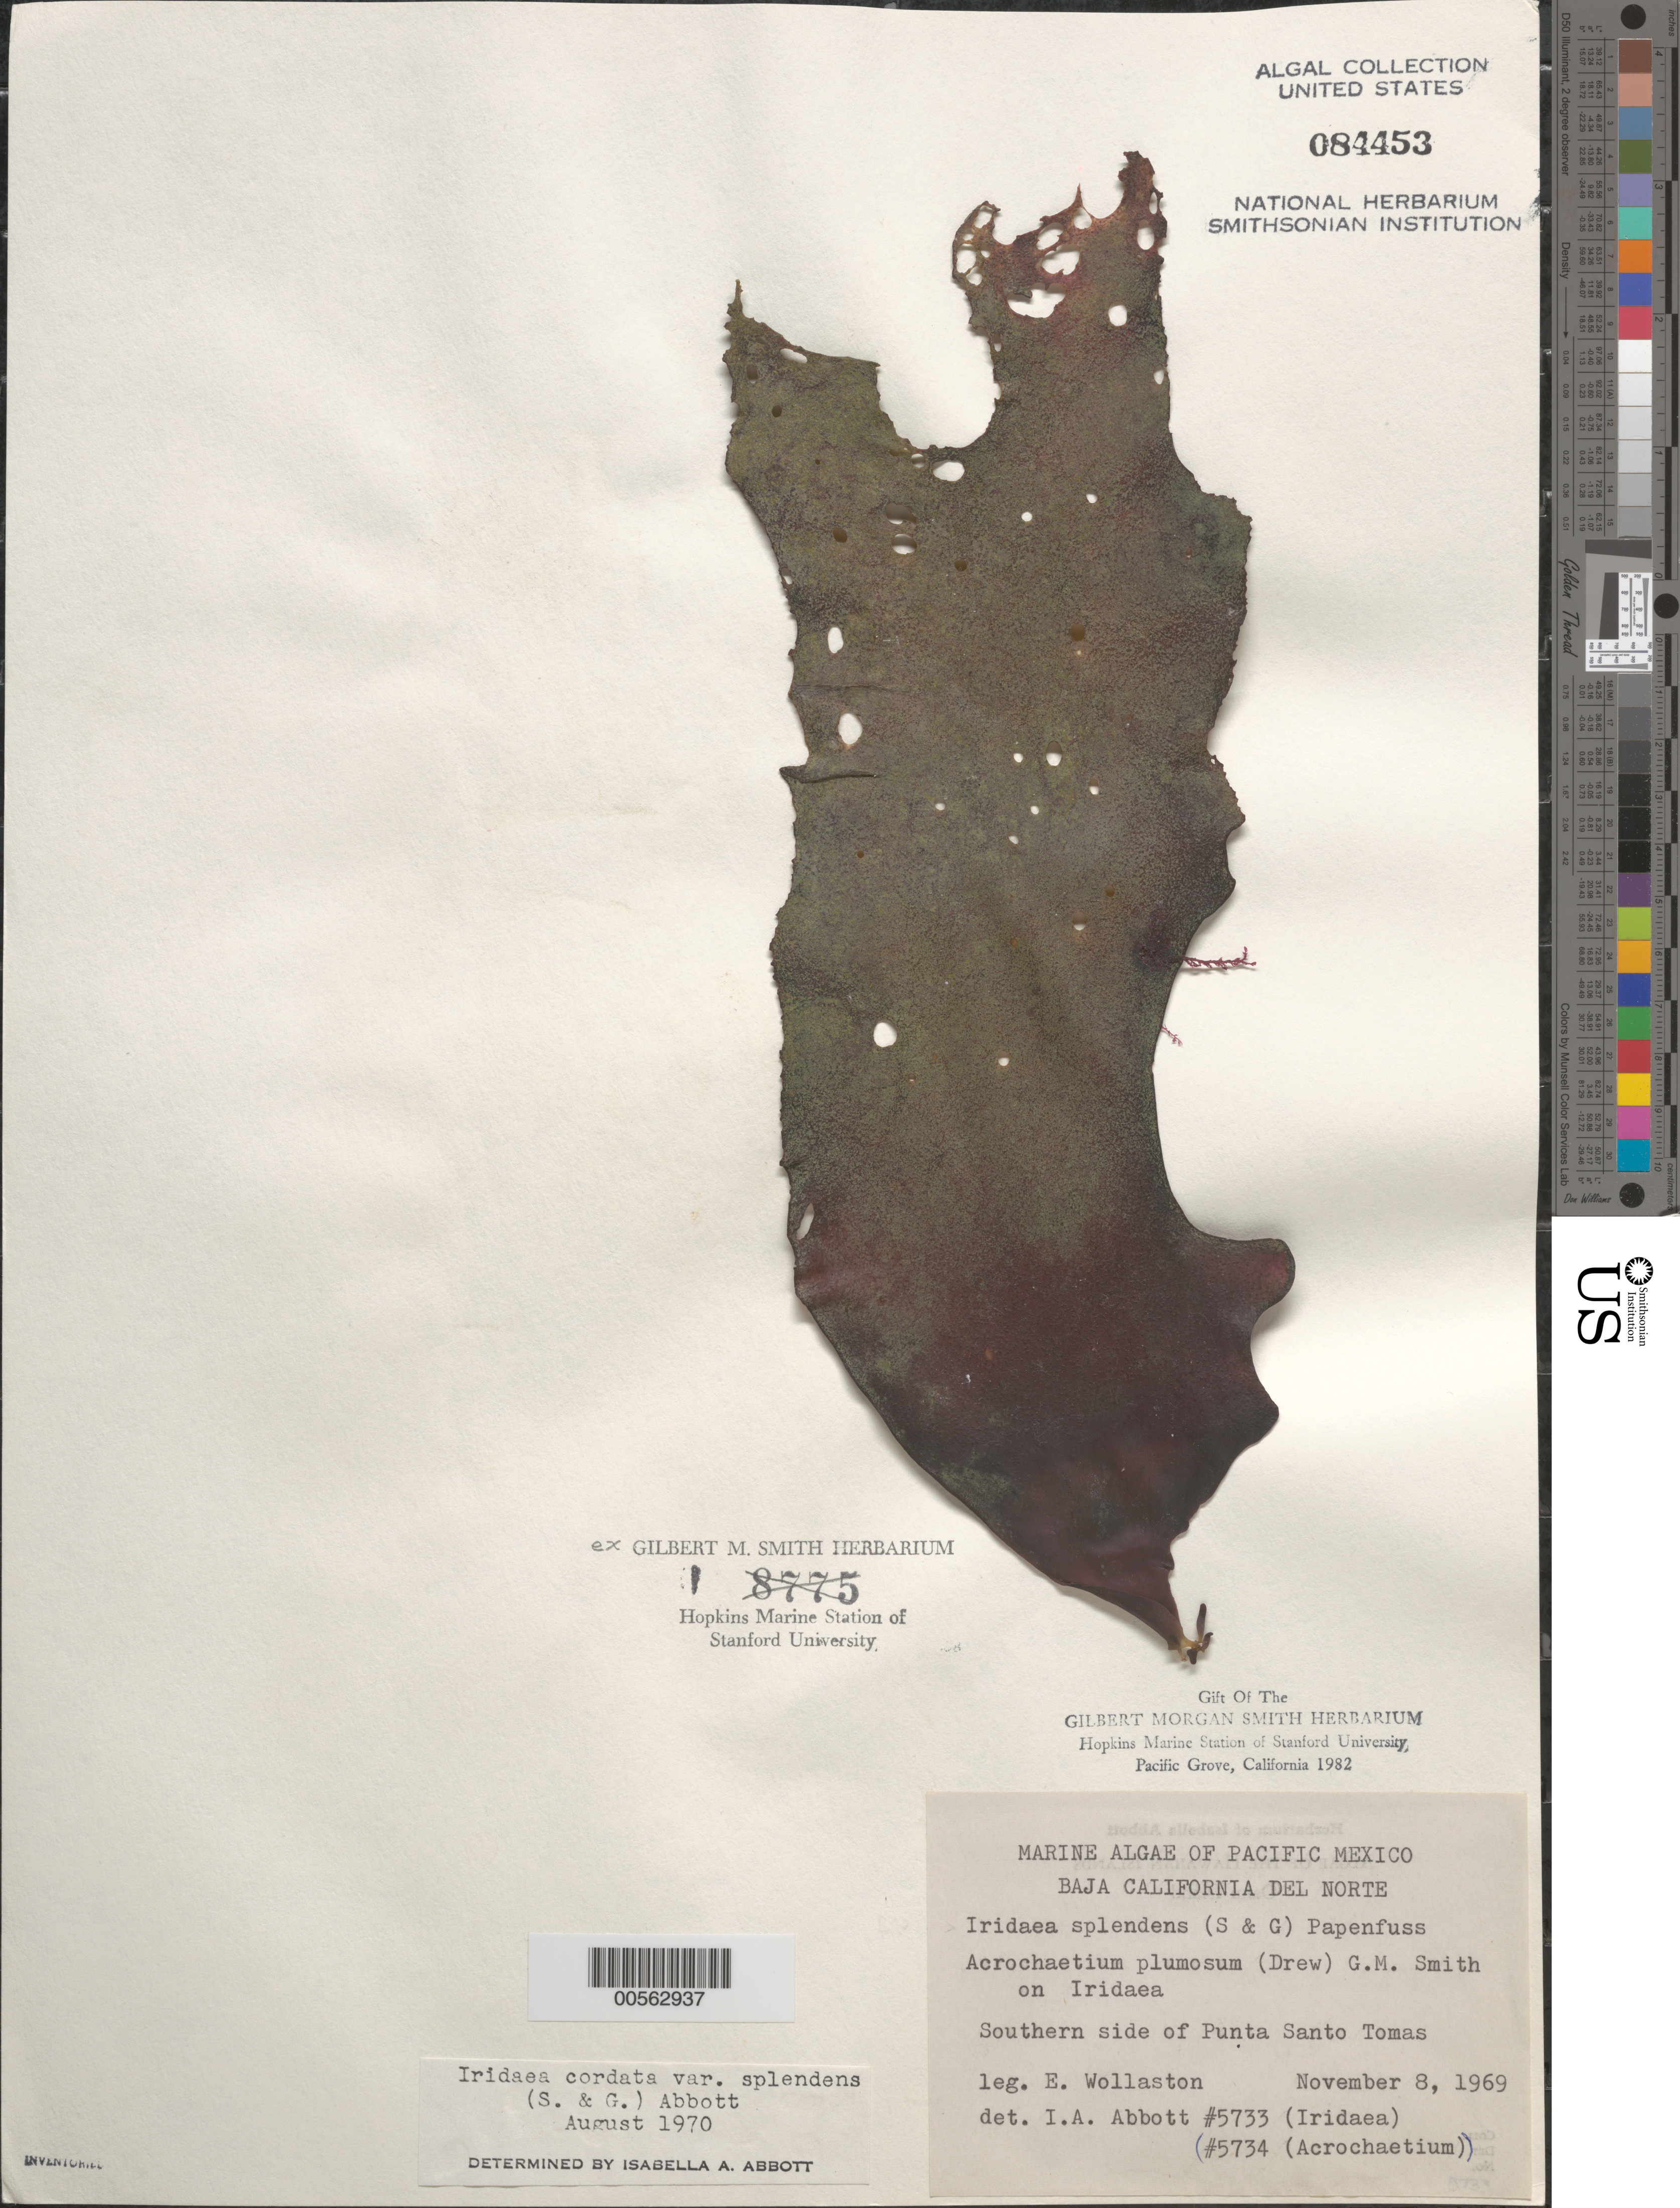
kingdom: Plantae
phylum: Rhodophyta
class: Florideophyceae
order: Gigartinales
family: Gigartinaceae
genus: Iridaea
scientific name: Iridaea cordata var. splendens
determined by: Abbott, Isabella A.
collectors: E. Wollaston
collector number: IAA 5733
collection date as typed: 08 Nov 1969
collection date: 1969-11-08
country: Mexico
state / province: Baja California Norte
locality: Punta Santo Tomas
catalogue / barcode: US 84453